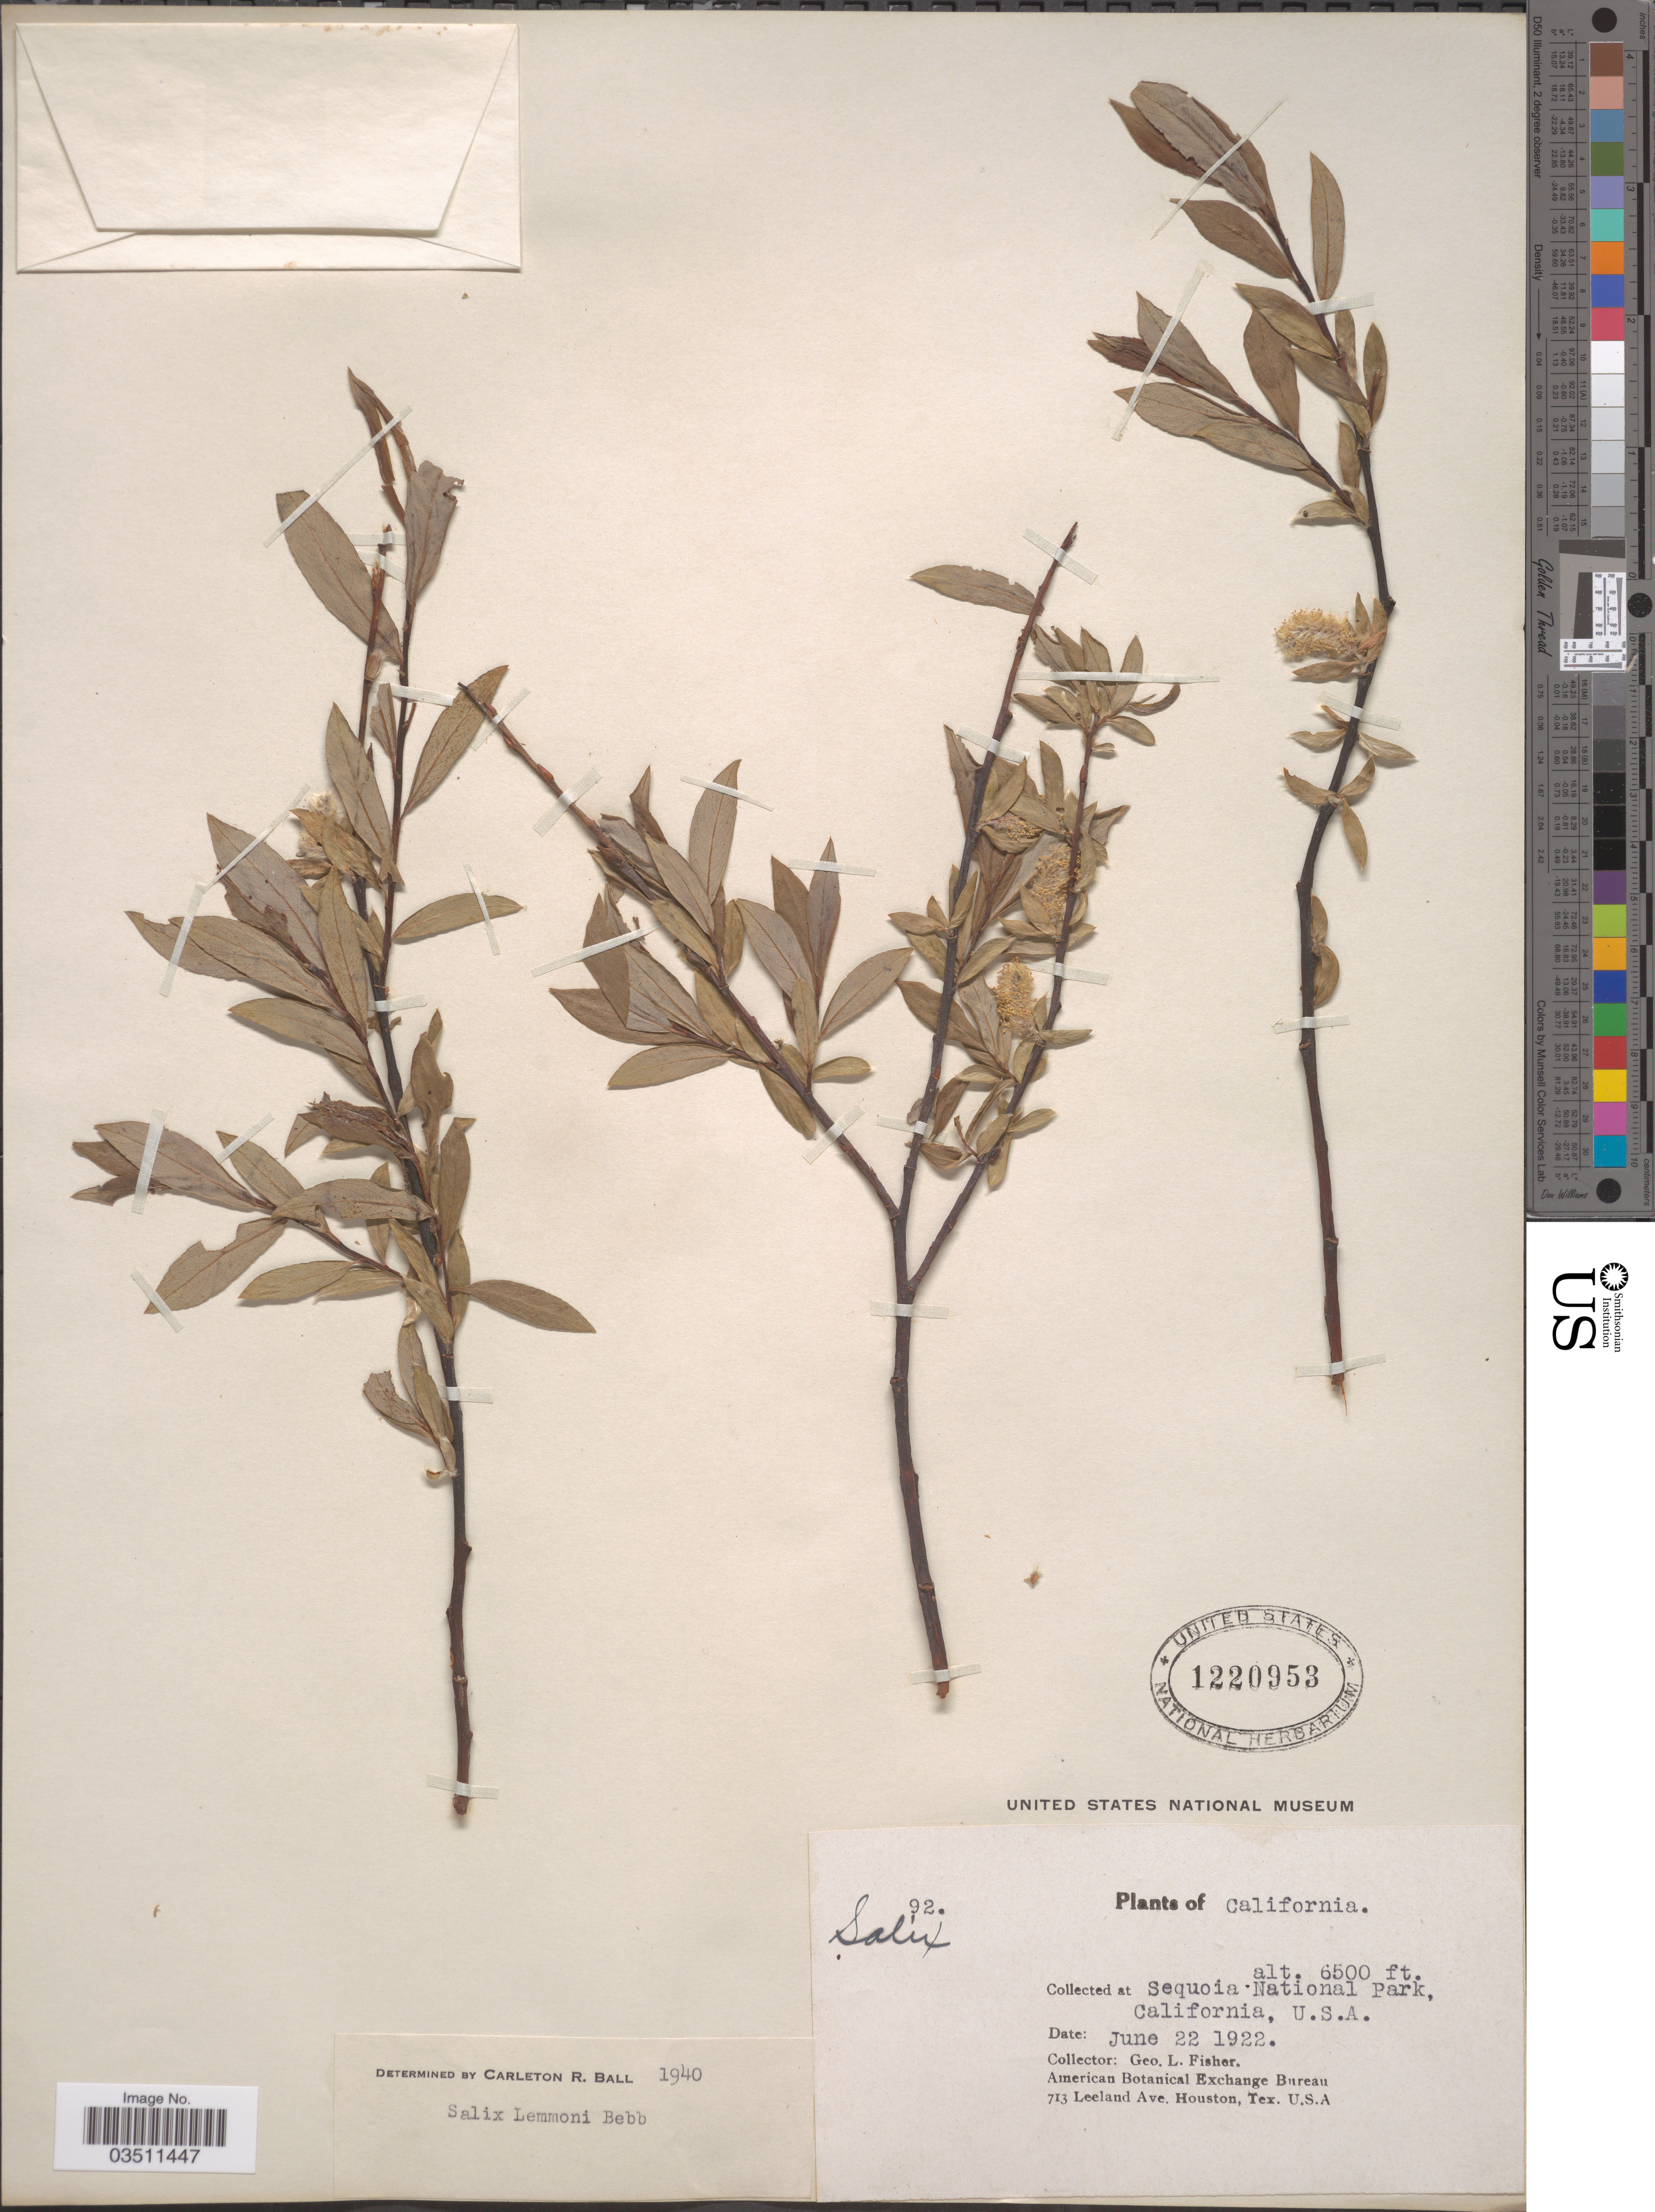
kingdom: Plantae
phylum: Tracheophyta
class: Magnoliopsida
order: Malpighiales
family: Salicaceae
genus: Salix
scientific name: Salix lemmonii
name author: Bebb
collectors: G. L. Fisher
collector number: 92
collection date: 1922-06-22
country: United States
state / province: California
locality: Sequoia National Park.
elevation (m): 1981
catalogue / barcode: US 1220953